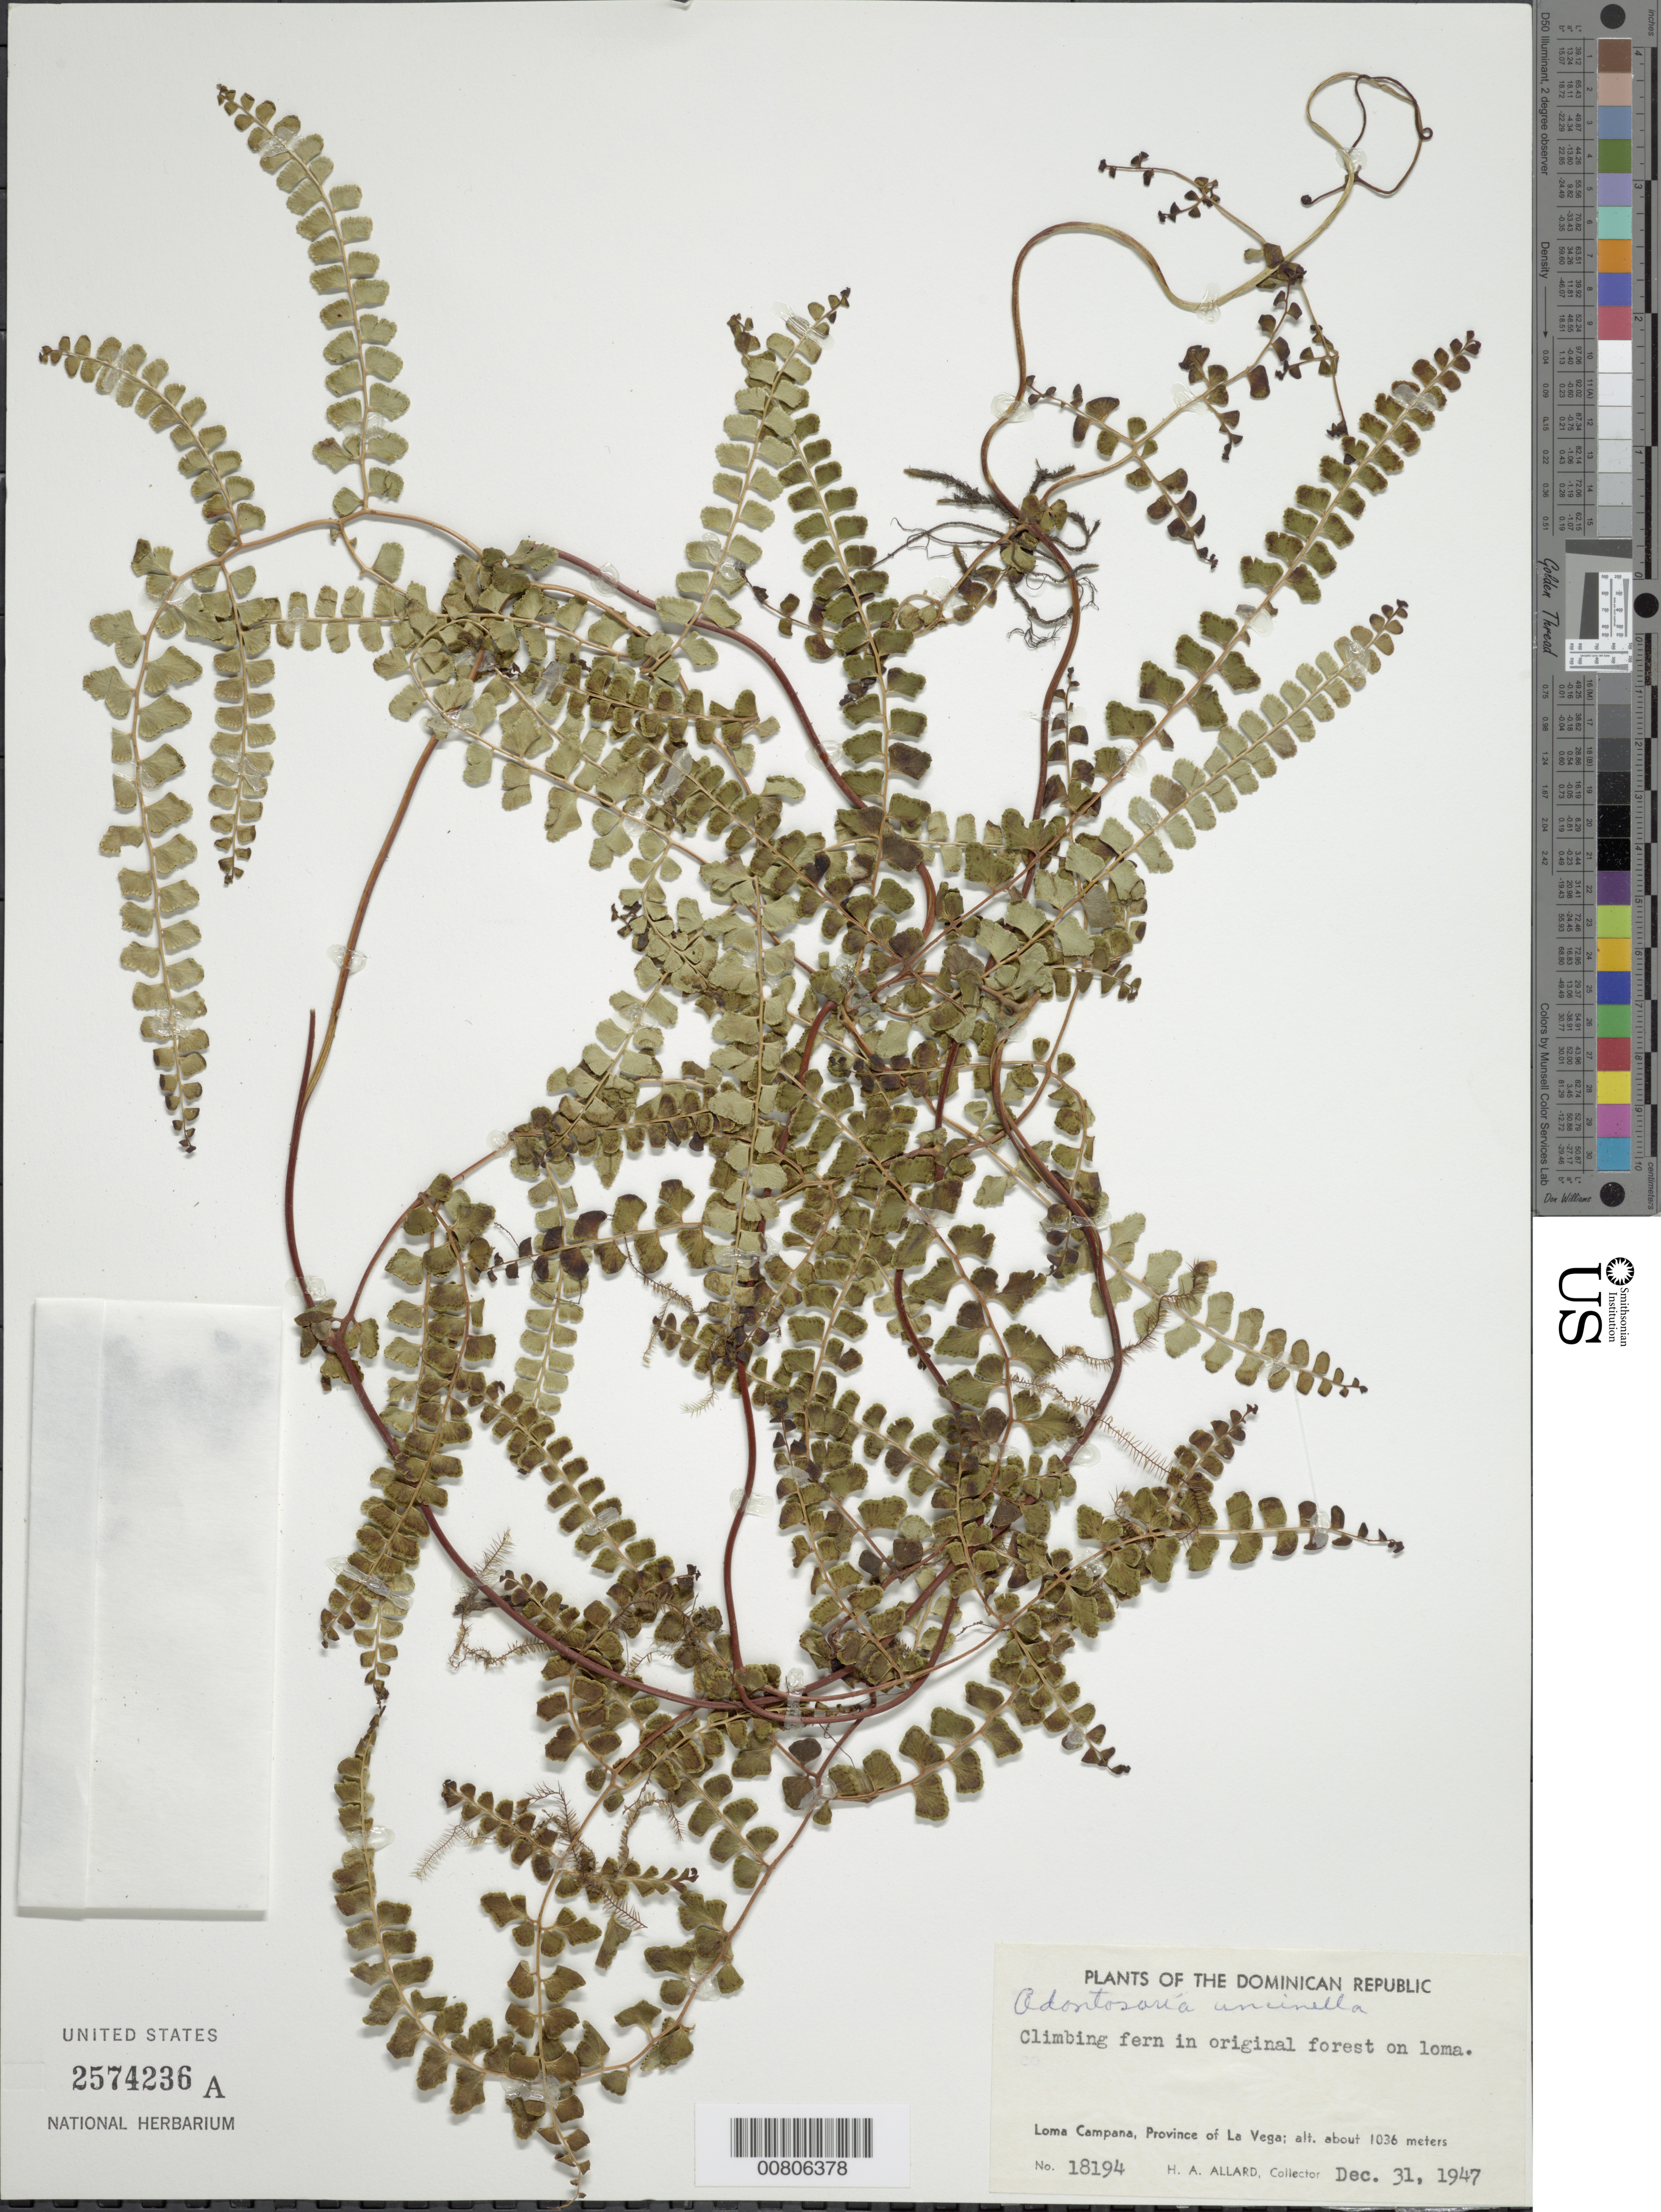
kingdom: Plantae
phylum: Tracheophyta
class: Polypodiopsida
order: Polypodiales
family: Lindsaeaceae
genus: Odontosoria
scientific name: Odontosoria scandens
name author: (Desv.) C. Chr.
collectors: H. A. Allard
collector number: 18194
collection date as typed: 31 Dec 1947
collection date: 1947-12-31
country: Dominican Republic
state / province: La Vega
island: Hispaniola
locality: Loma Campana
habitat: Original forest on loma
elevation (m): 1036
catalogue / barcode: US 2574236A